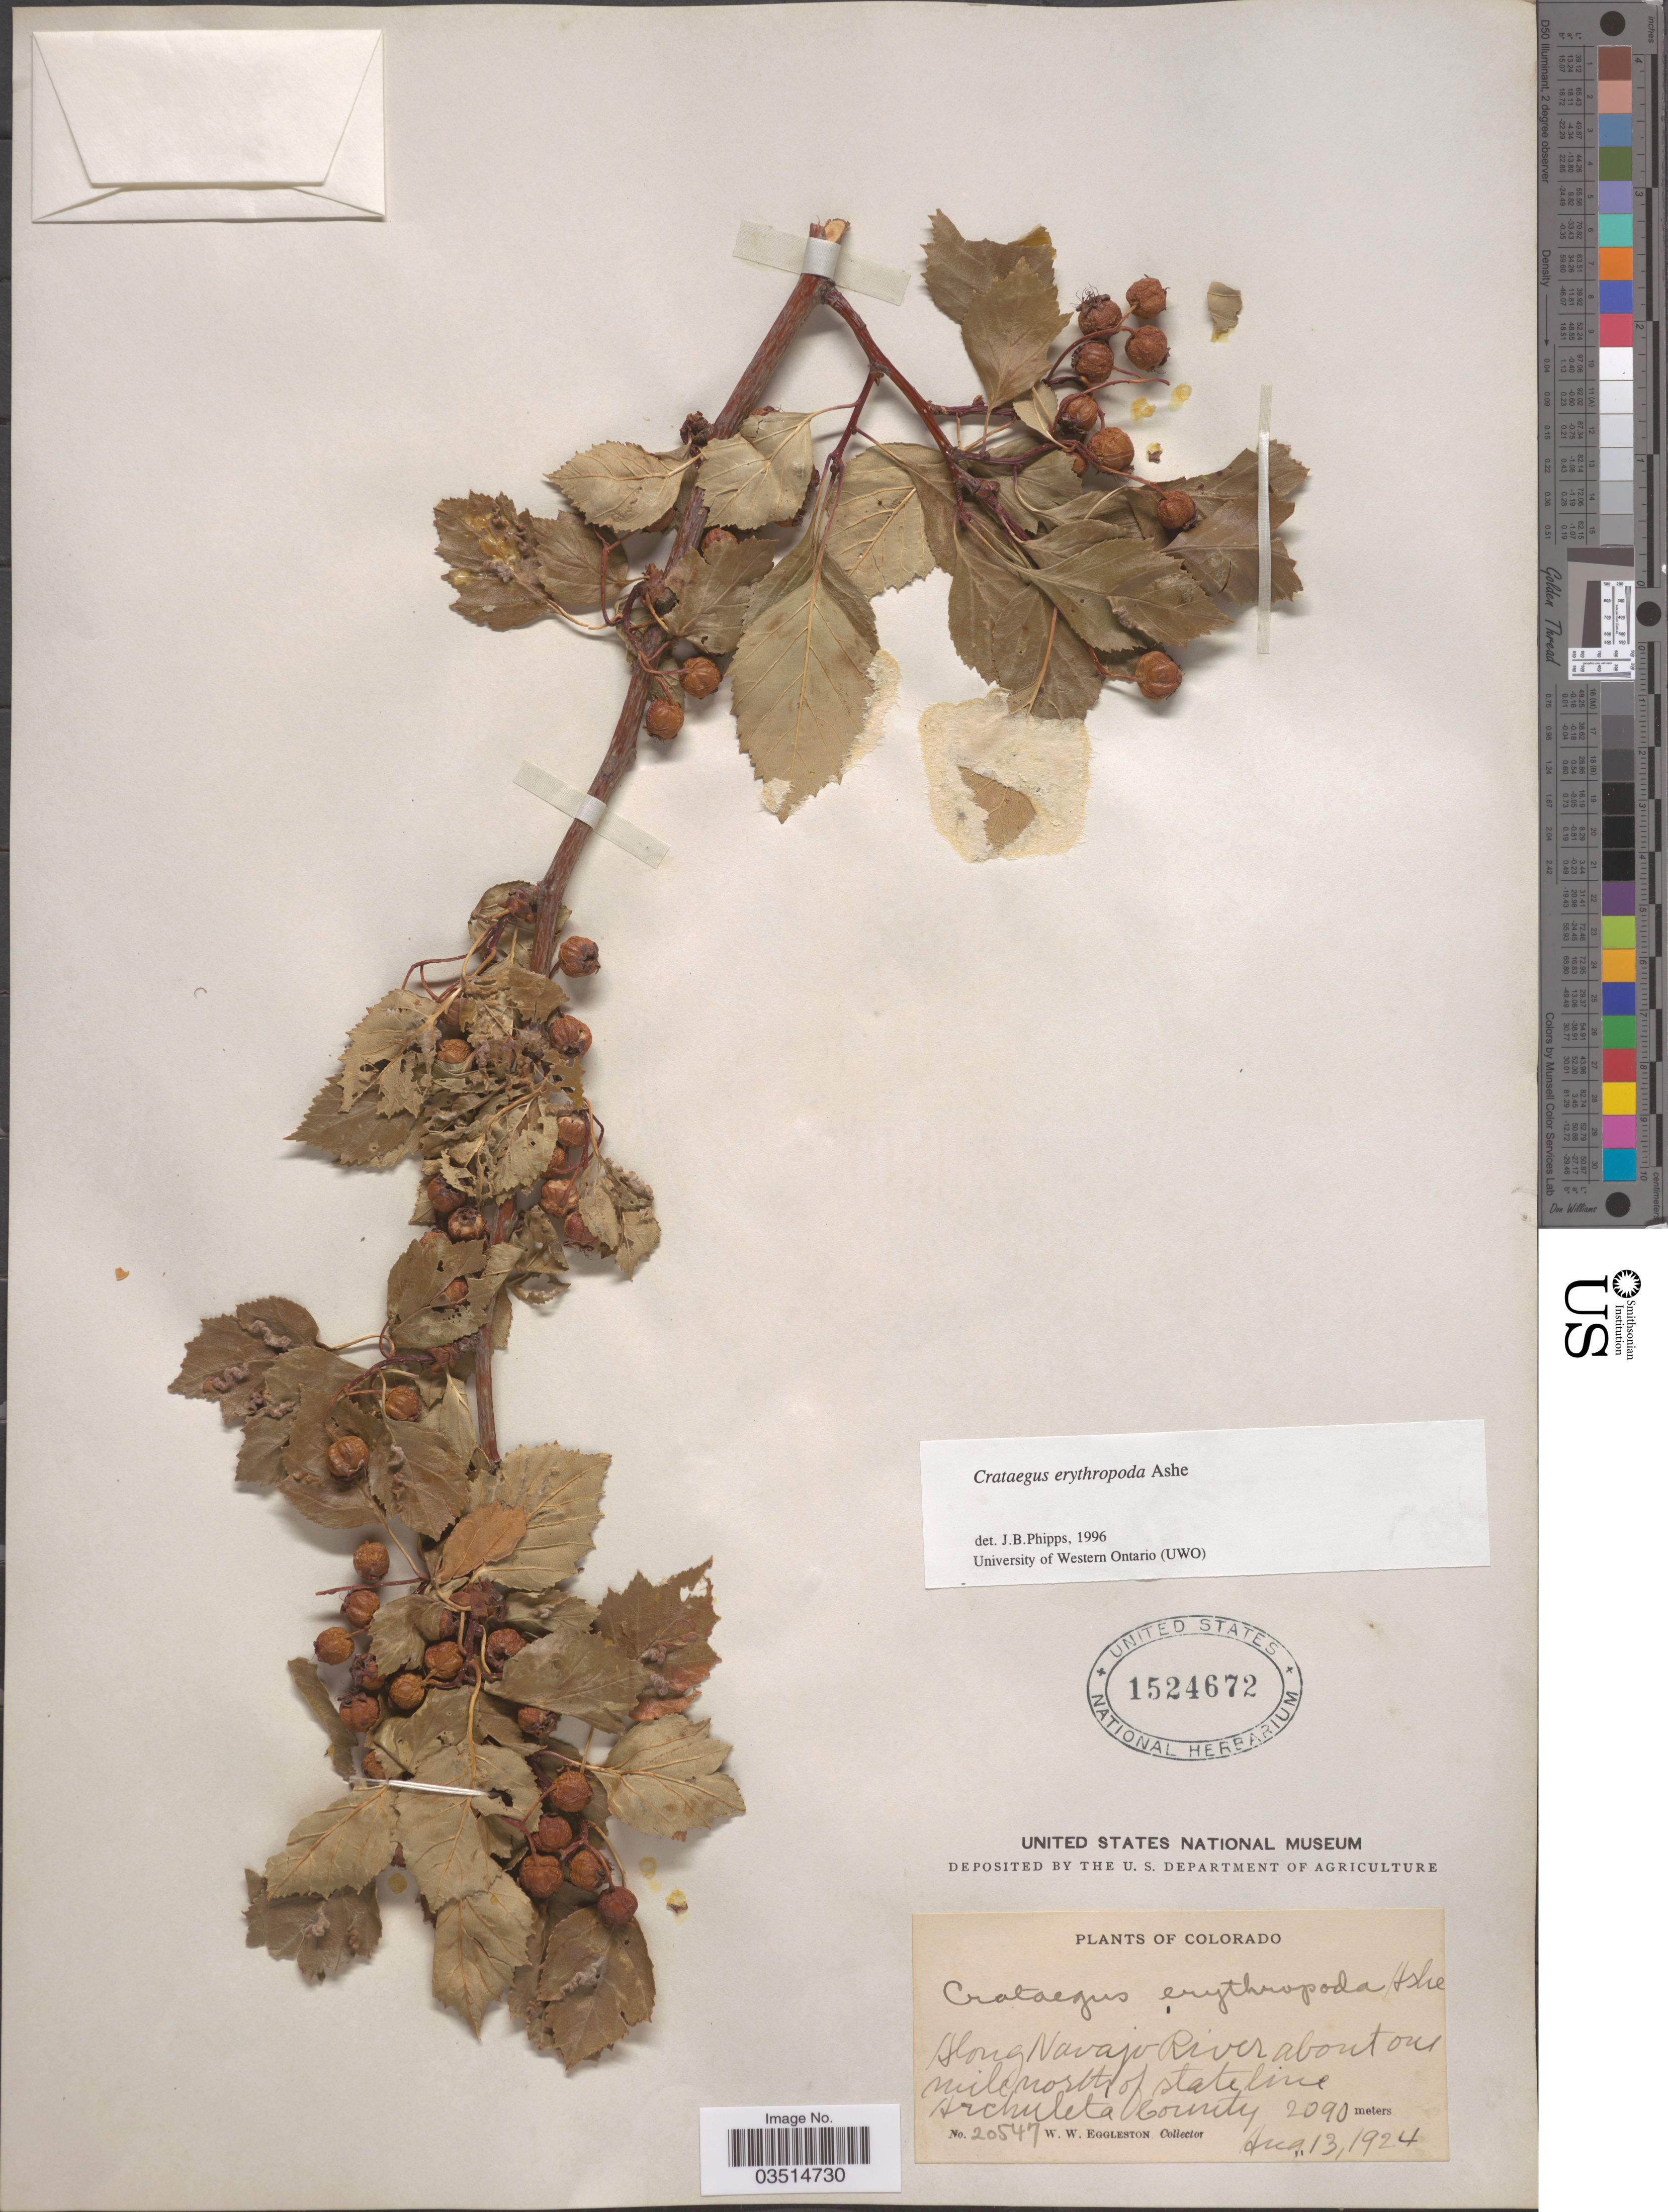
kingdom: Plantae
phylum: Tracheophyta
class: Magnoliopsida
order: Rosales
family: Rosaceae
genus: Crataegus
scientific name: Crataegus erythropoda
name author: Ashe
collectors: W. W. Eggleston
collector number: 20547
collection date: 1924-08-13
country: United States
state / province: Colorado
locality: Along Navajo River about one mile north of state line. Archuleta County.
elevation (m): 2090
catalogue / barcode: US 1524672